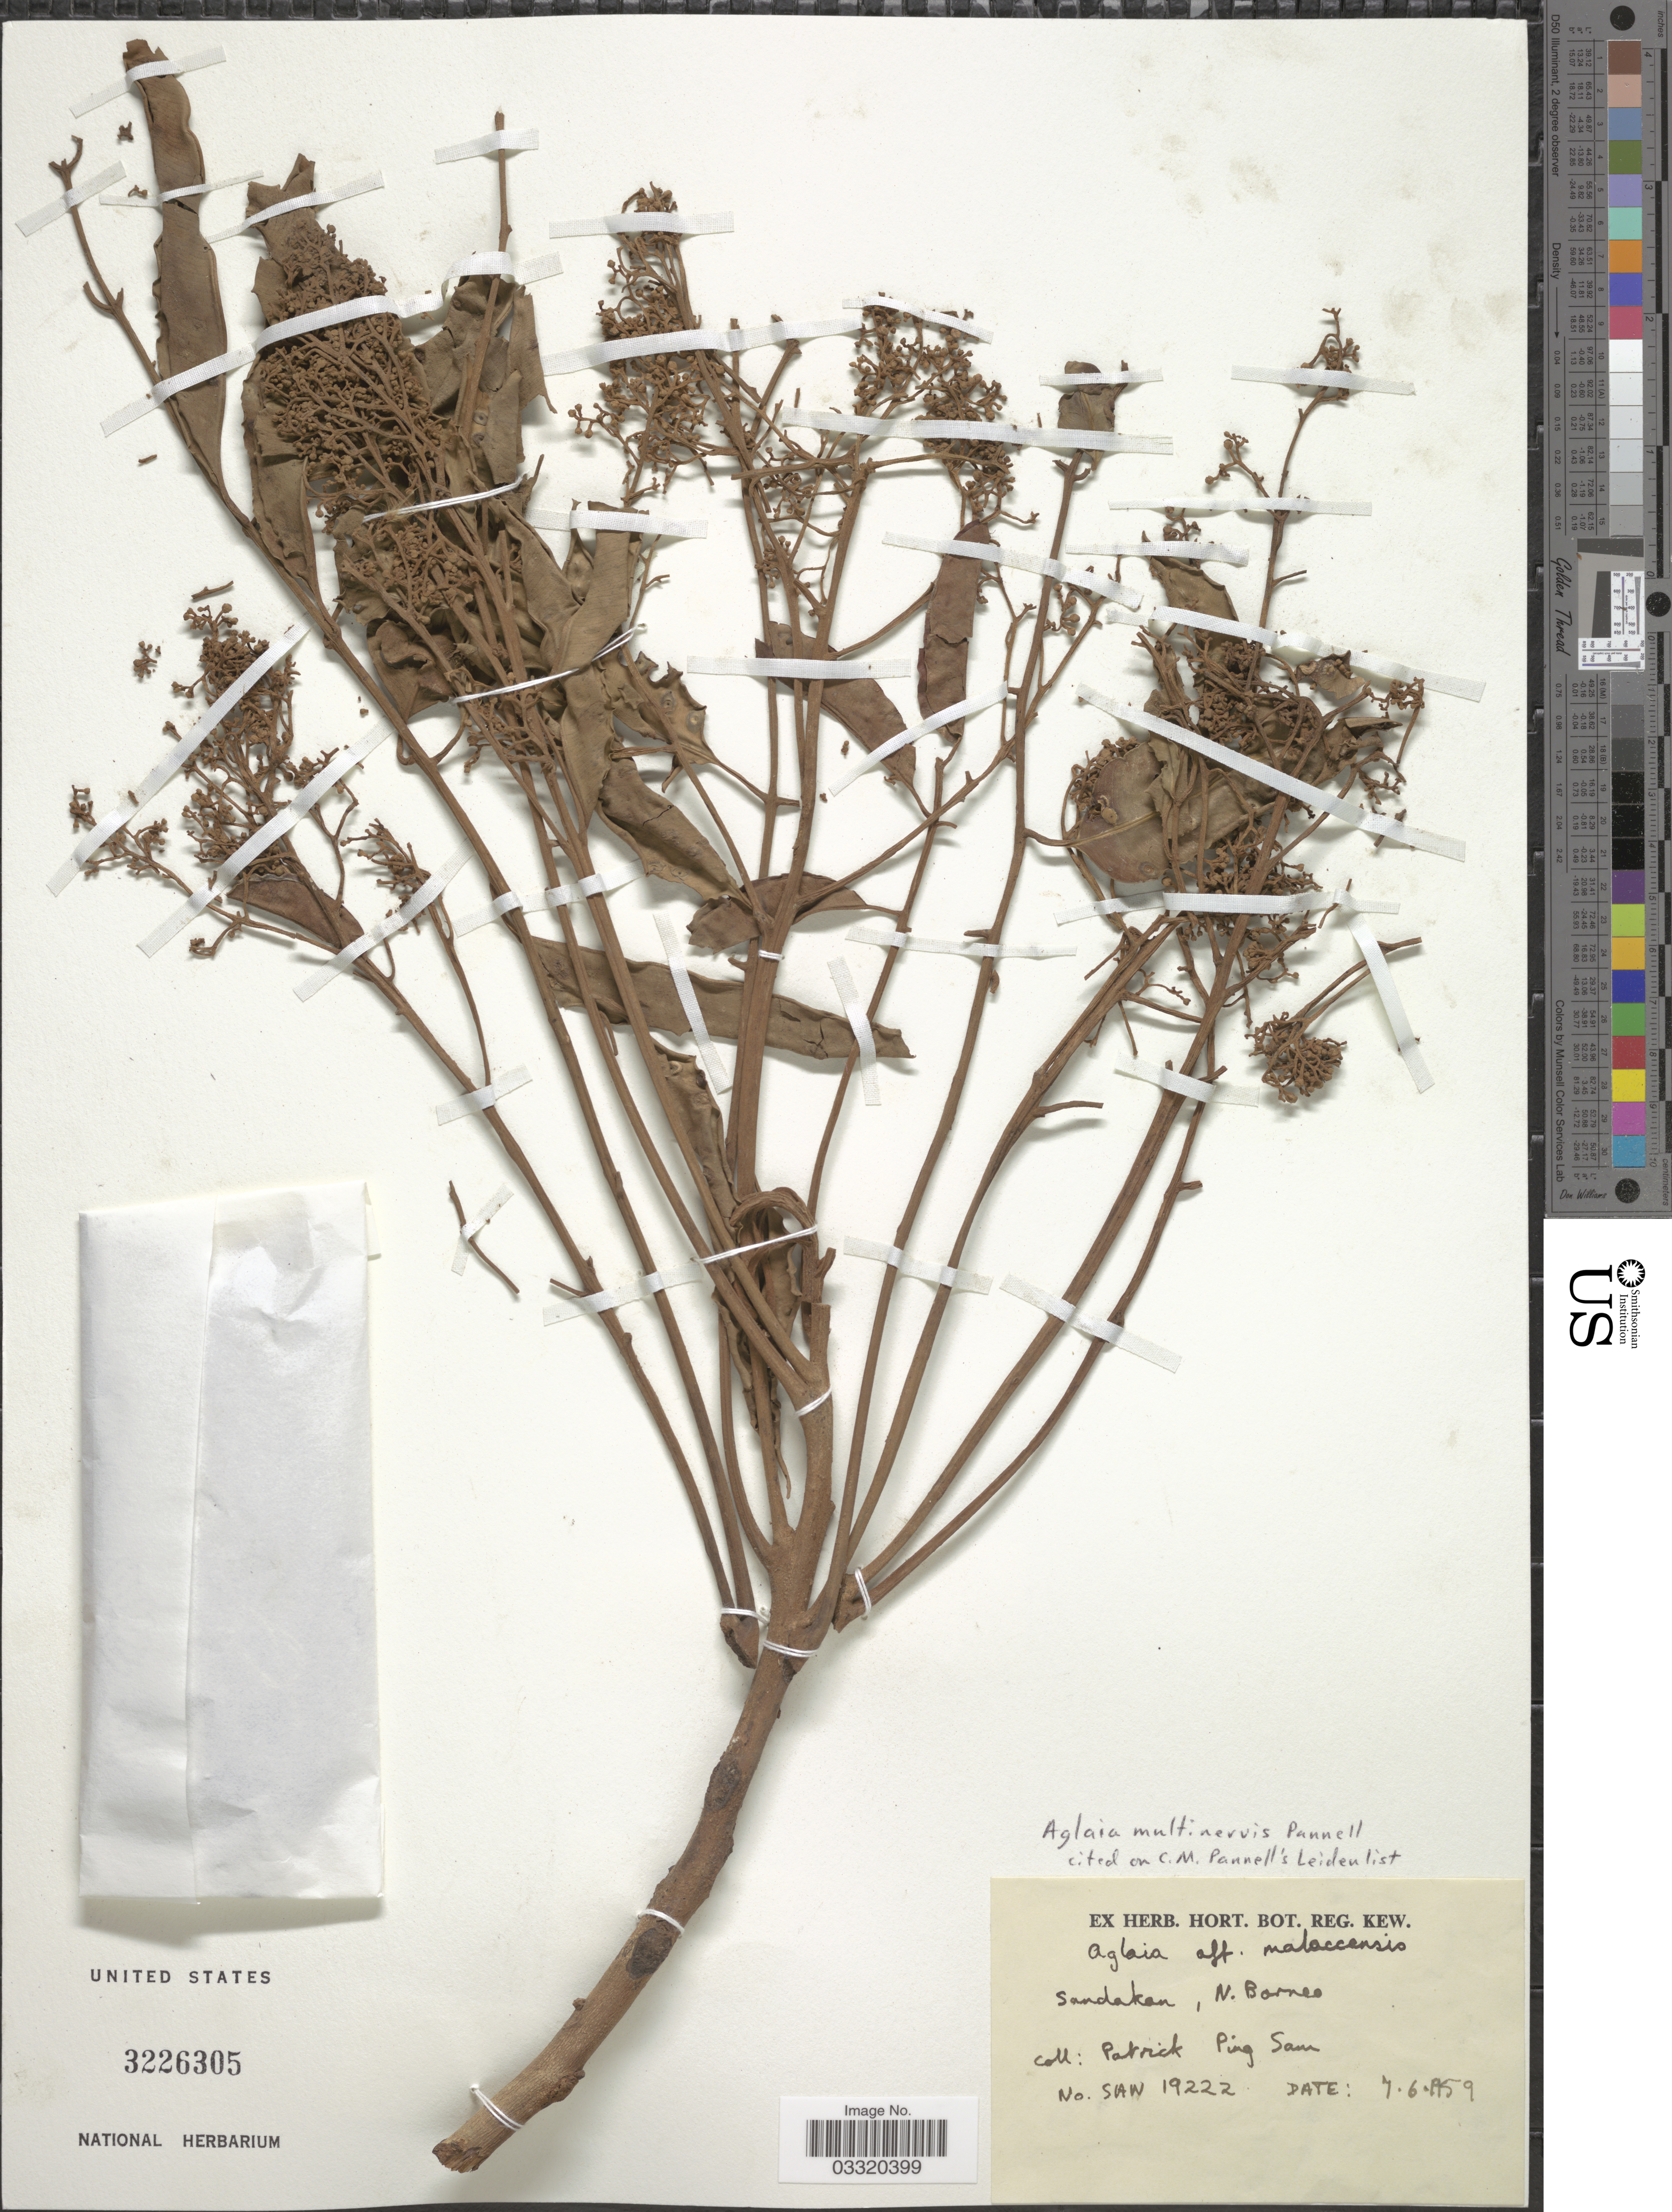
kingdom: Plantae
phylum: Tracheophyta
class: Magnoliopsida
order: Sapindales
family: Meliaceae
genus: Aglaia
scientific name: Aglaia multinervis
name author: Pannell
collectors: Patrick Ping San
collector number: SAN19222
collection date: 1959-06-07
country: Malaysia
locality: Sandakan, N. Borneo.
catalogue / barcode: US 3226305